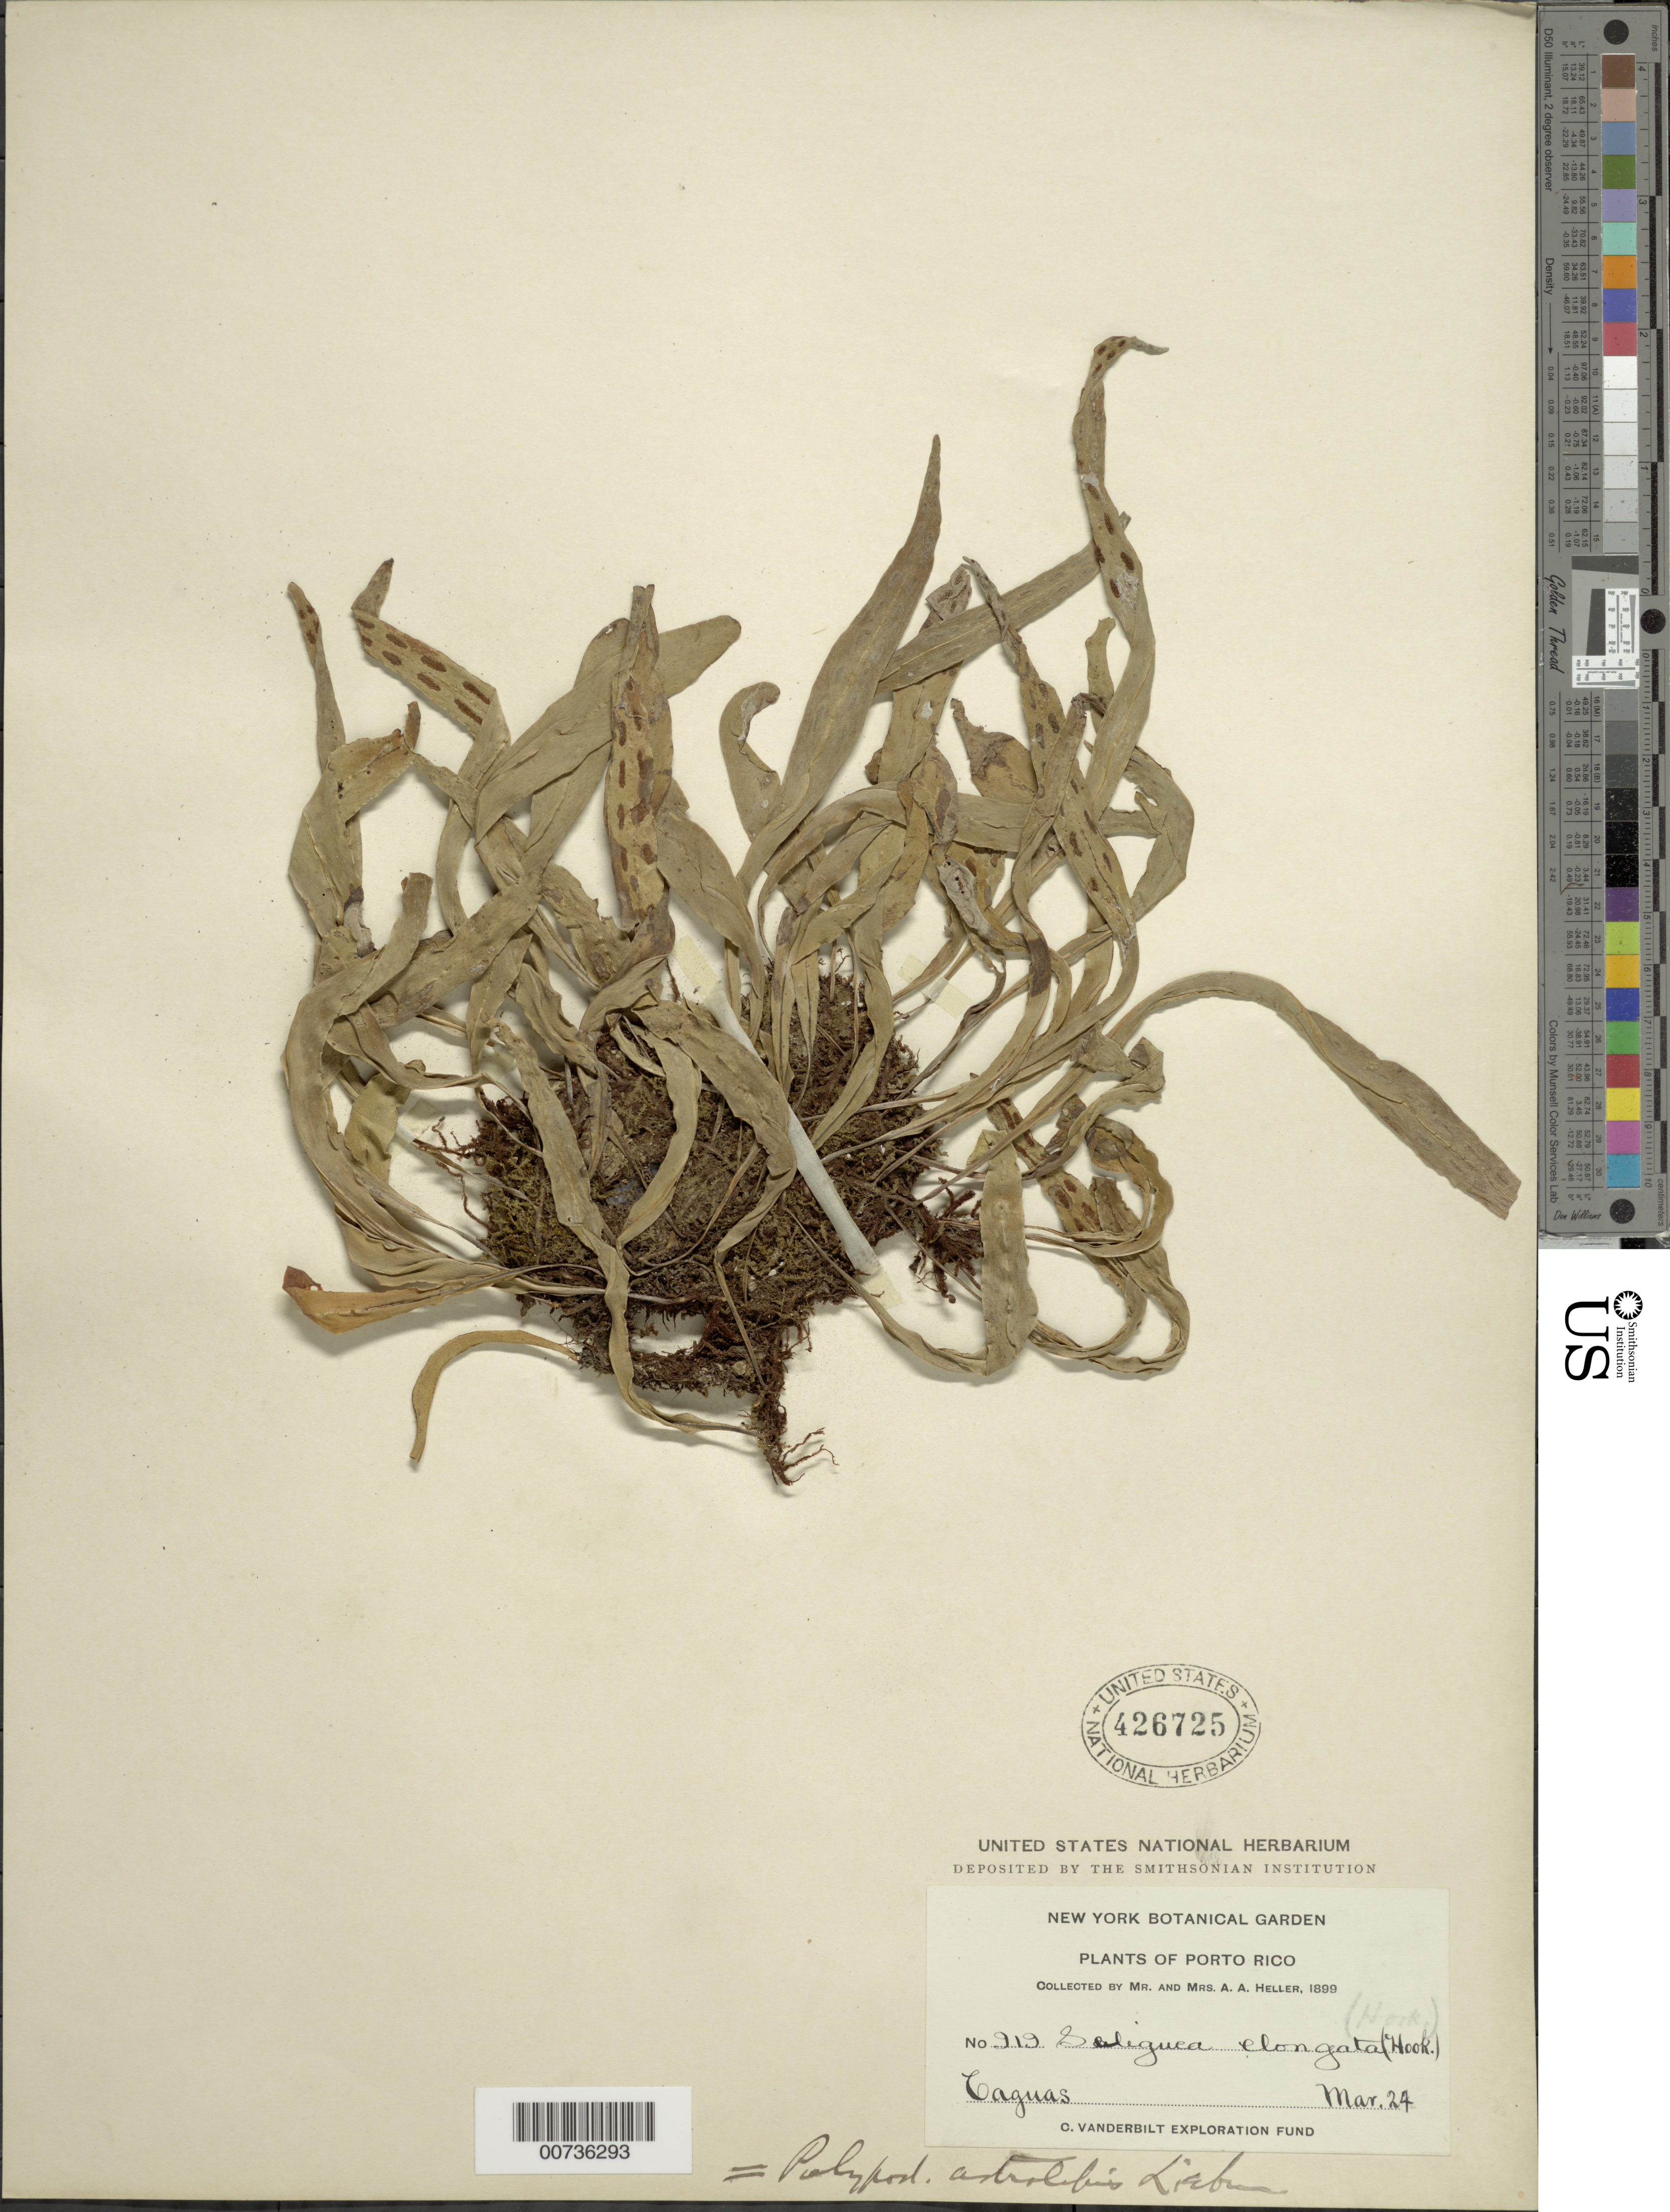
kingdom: Plantae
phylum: Tracheophyta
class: Polypodiopsida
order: Polypodiales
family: Polypodiaceae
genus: Pleopeltis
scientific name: Pleopeltis astrolepis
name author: (Liebm.) E. Fourn.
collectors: A. A. Heller & E. G. Heller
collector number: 919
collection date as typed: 24 Mar 1899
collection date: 1899-03-24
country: Puerto Rico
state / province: Caguas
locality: Caguas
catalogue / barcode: US 426725